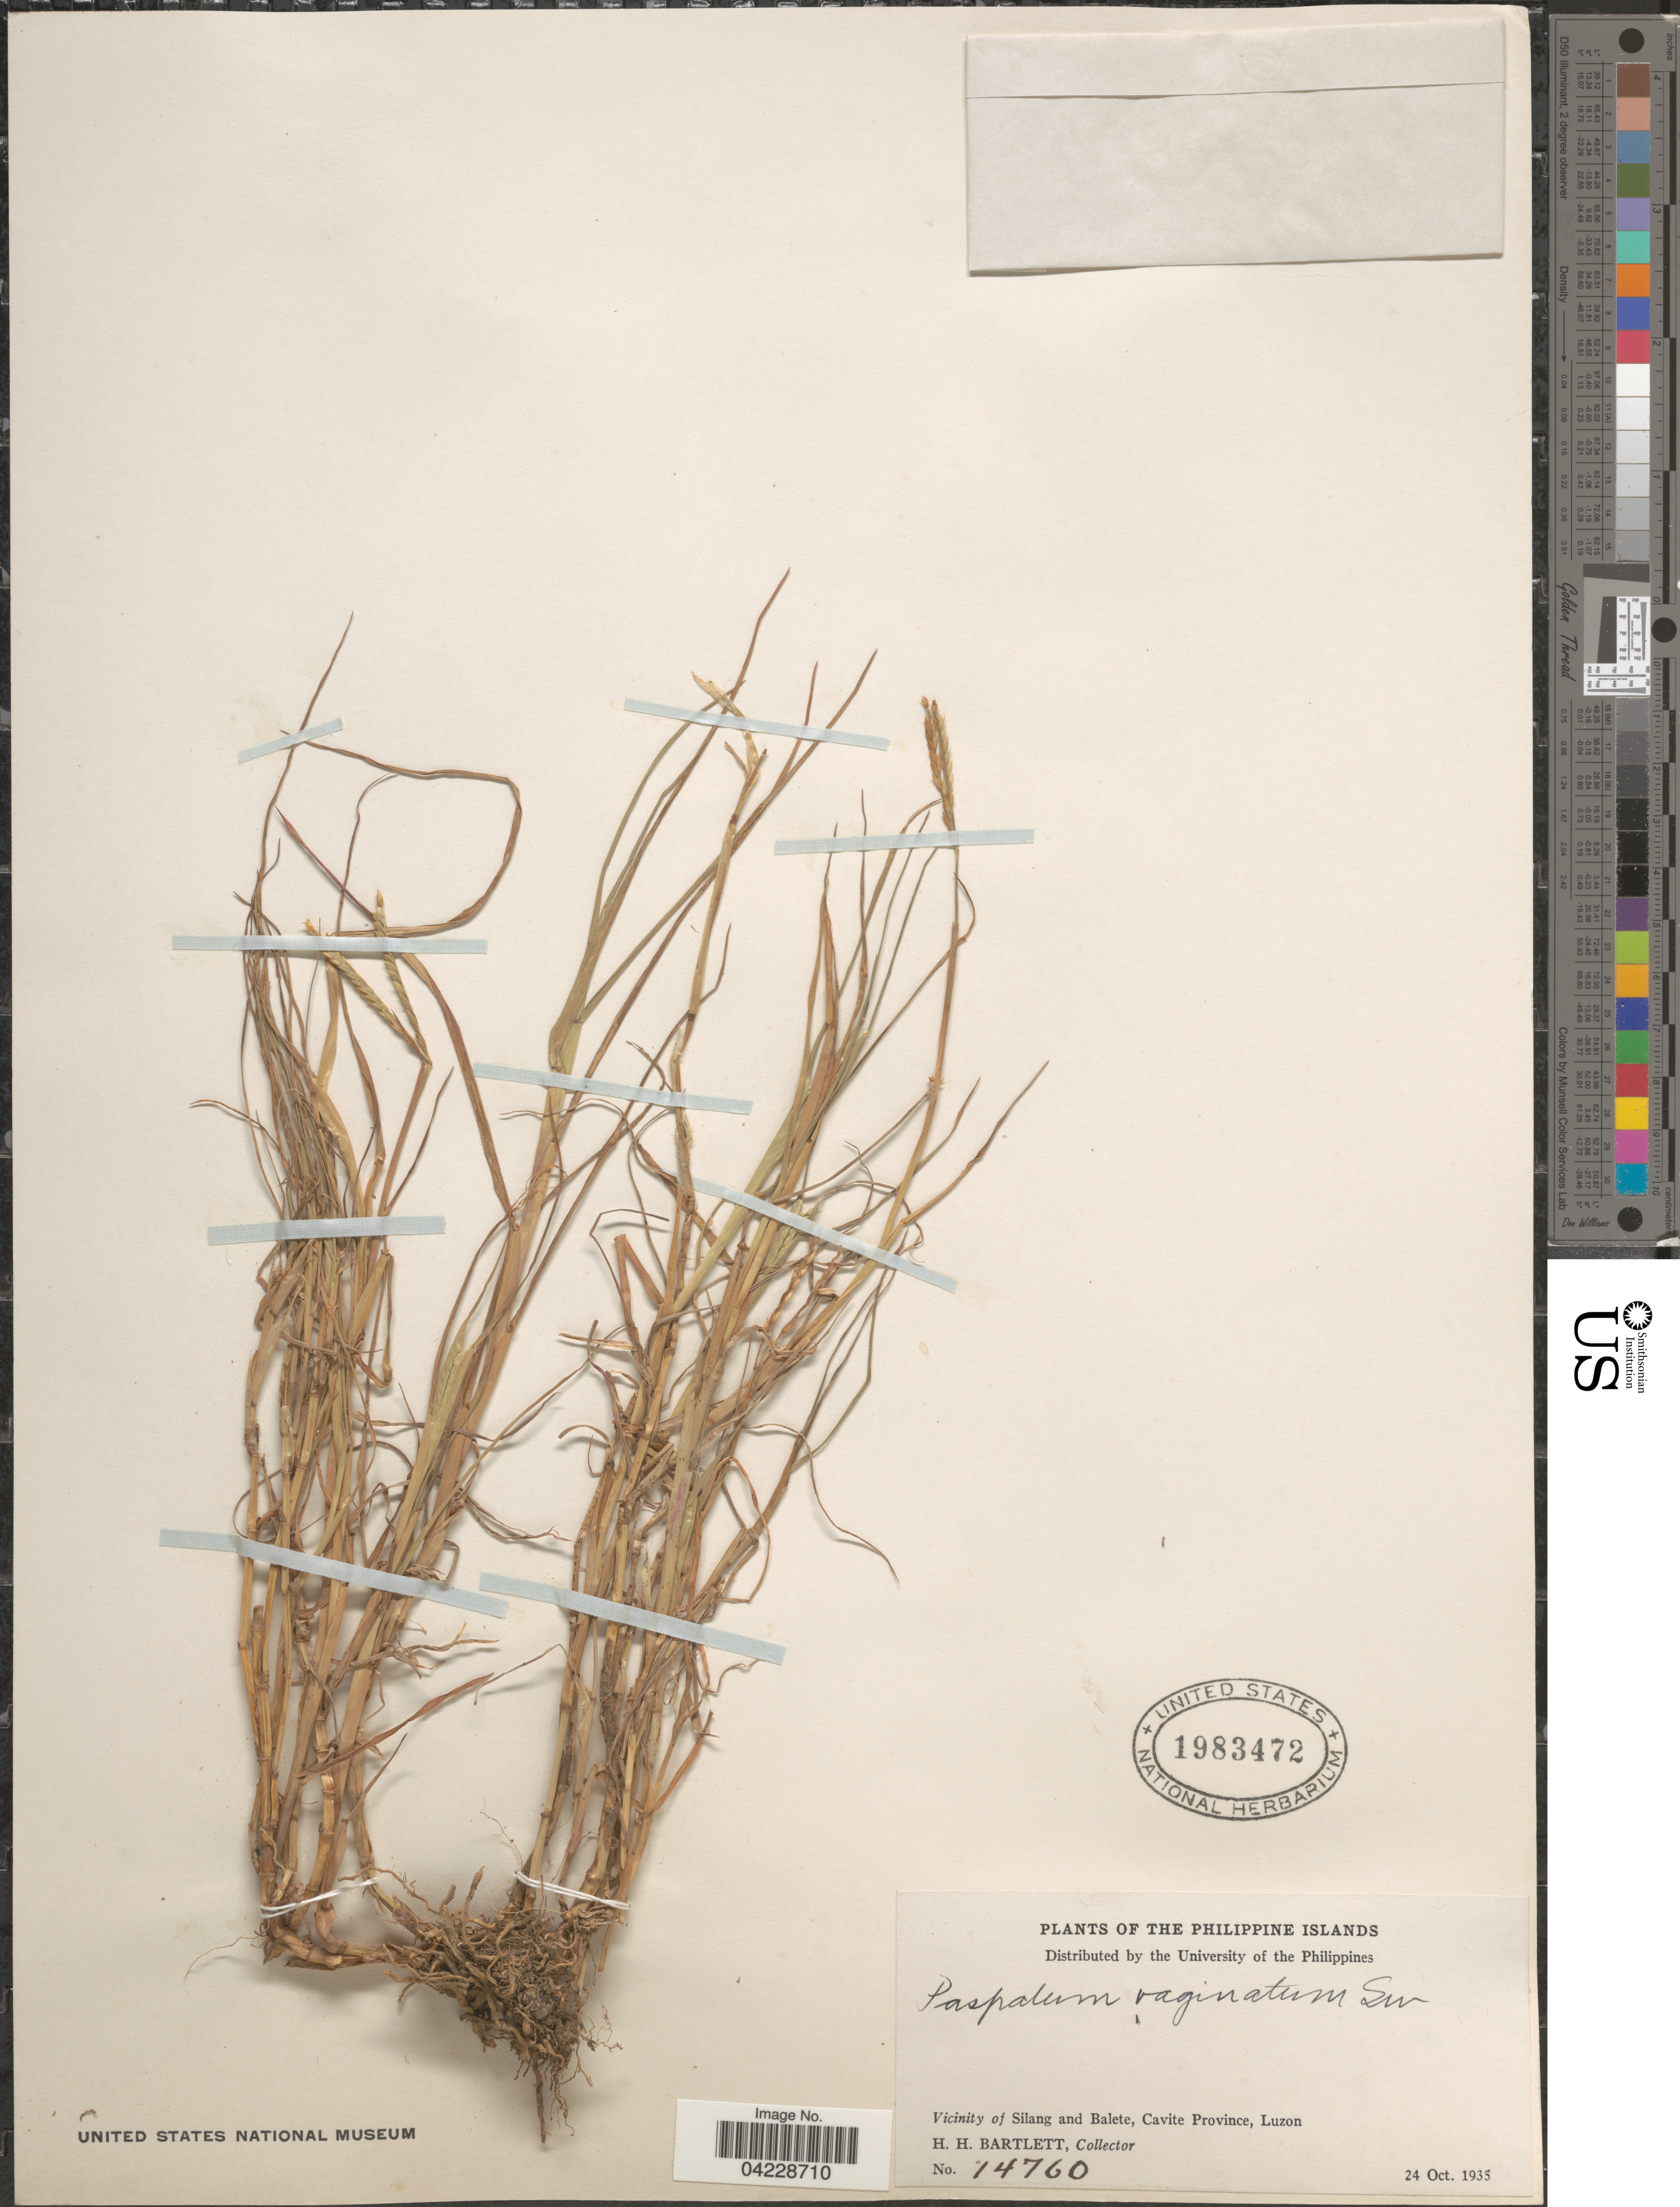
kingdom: Plantae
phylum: Tracheophyta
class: Liliopsida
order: Poales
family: Poaceae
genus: Paspalum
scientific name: Paspalum distichum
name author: L.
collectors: H. H. Bartlett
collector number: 14760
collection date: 1935-10-24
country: Philippines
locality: Philippine Islands. Vicinity of Silang and Balete, Cavite Province, Luzon.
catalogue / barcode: US 1983472